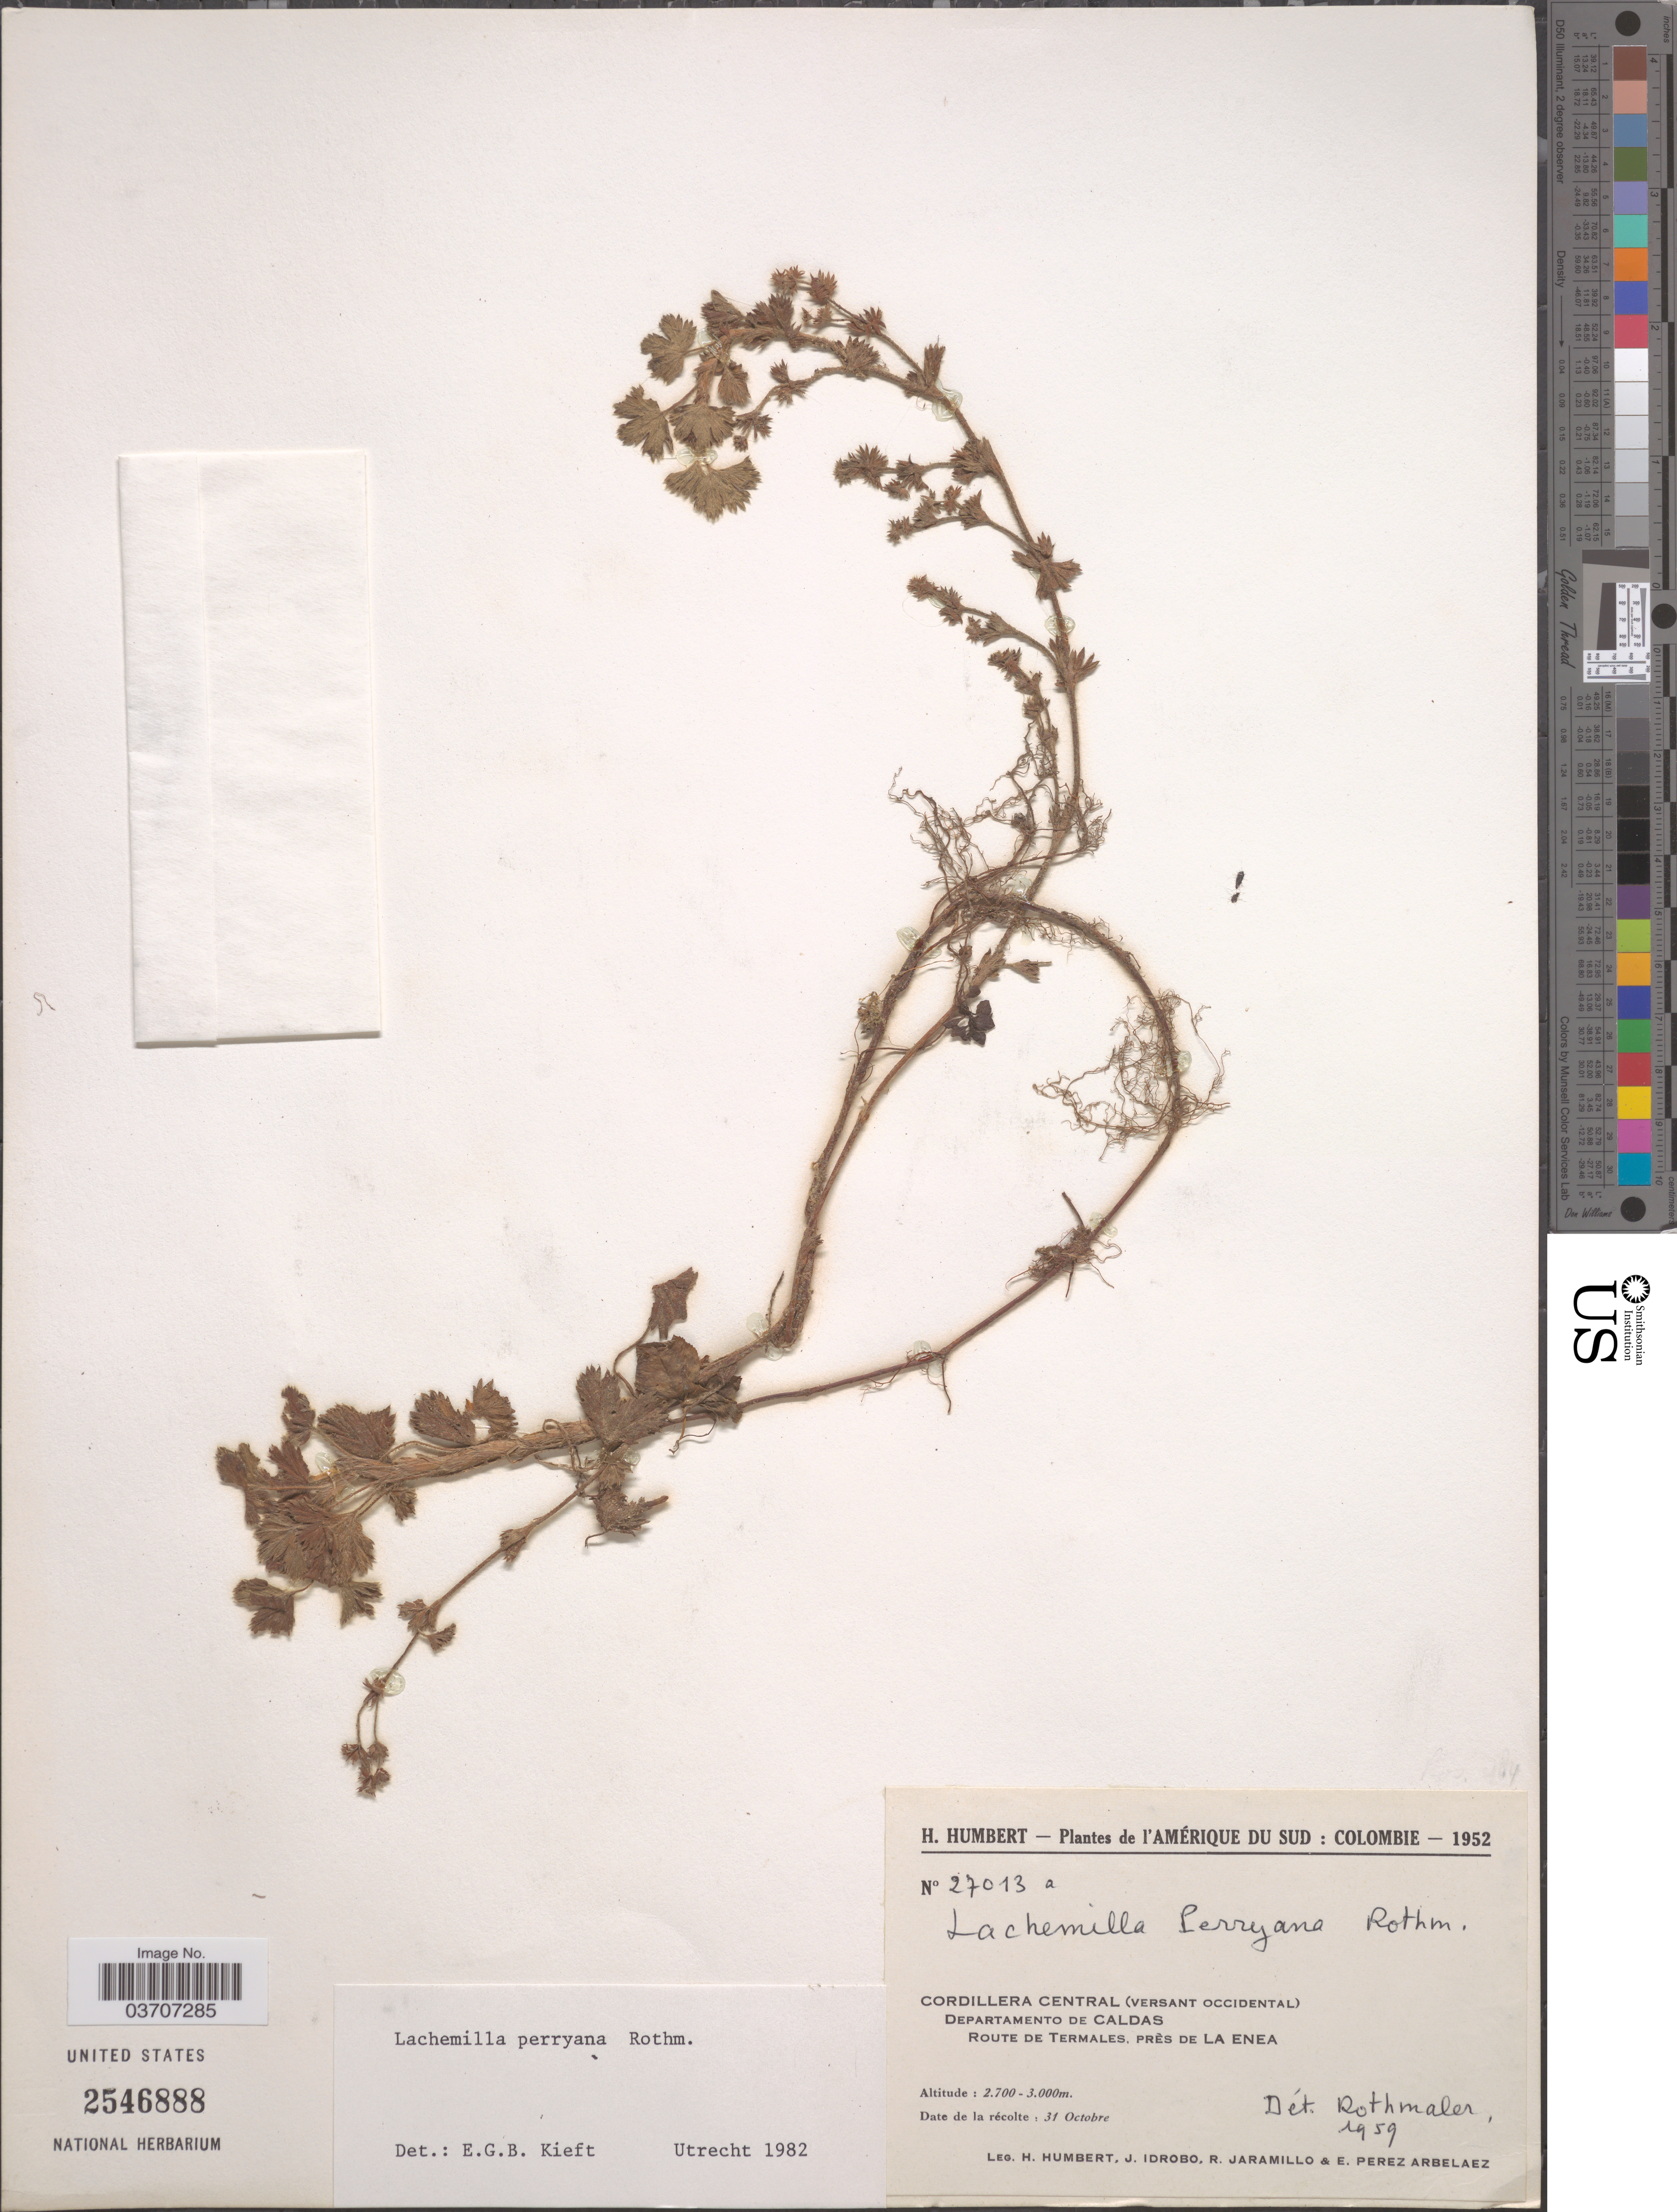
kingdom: Plantae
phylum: Tracheophyta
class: Magnoliopsida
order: Rosales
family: Rosaceae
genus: Lachemilla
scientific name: Lachemilla perryana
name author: Rothm.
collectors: H. Humbert, J. M. Idrobo, R. Jaramillo & E. Pérez Arbeláez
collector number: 27013a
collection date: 1952-10-31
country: Colombia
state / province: Caldas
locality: Cordillera Central (versant occidental). Departamento de Caldas. Route de Termales, près de La Enea.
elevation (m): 2700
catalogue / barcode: US 2546888